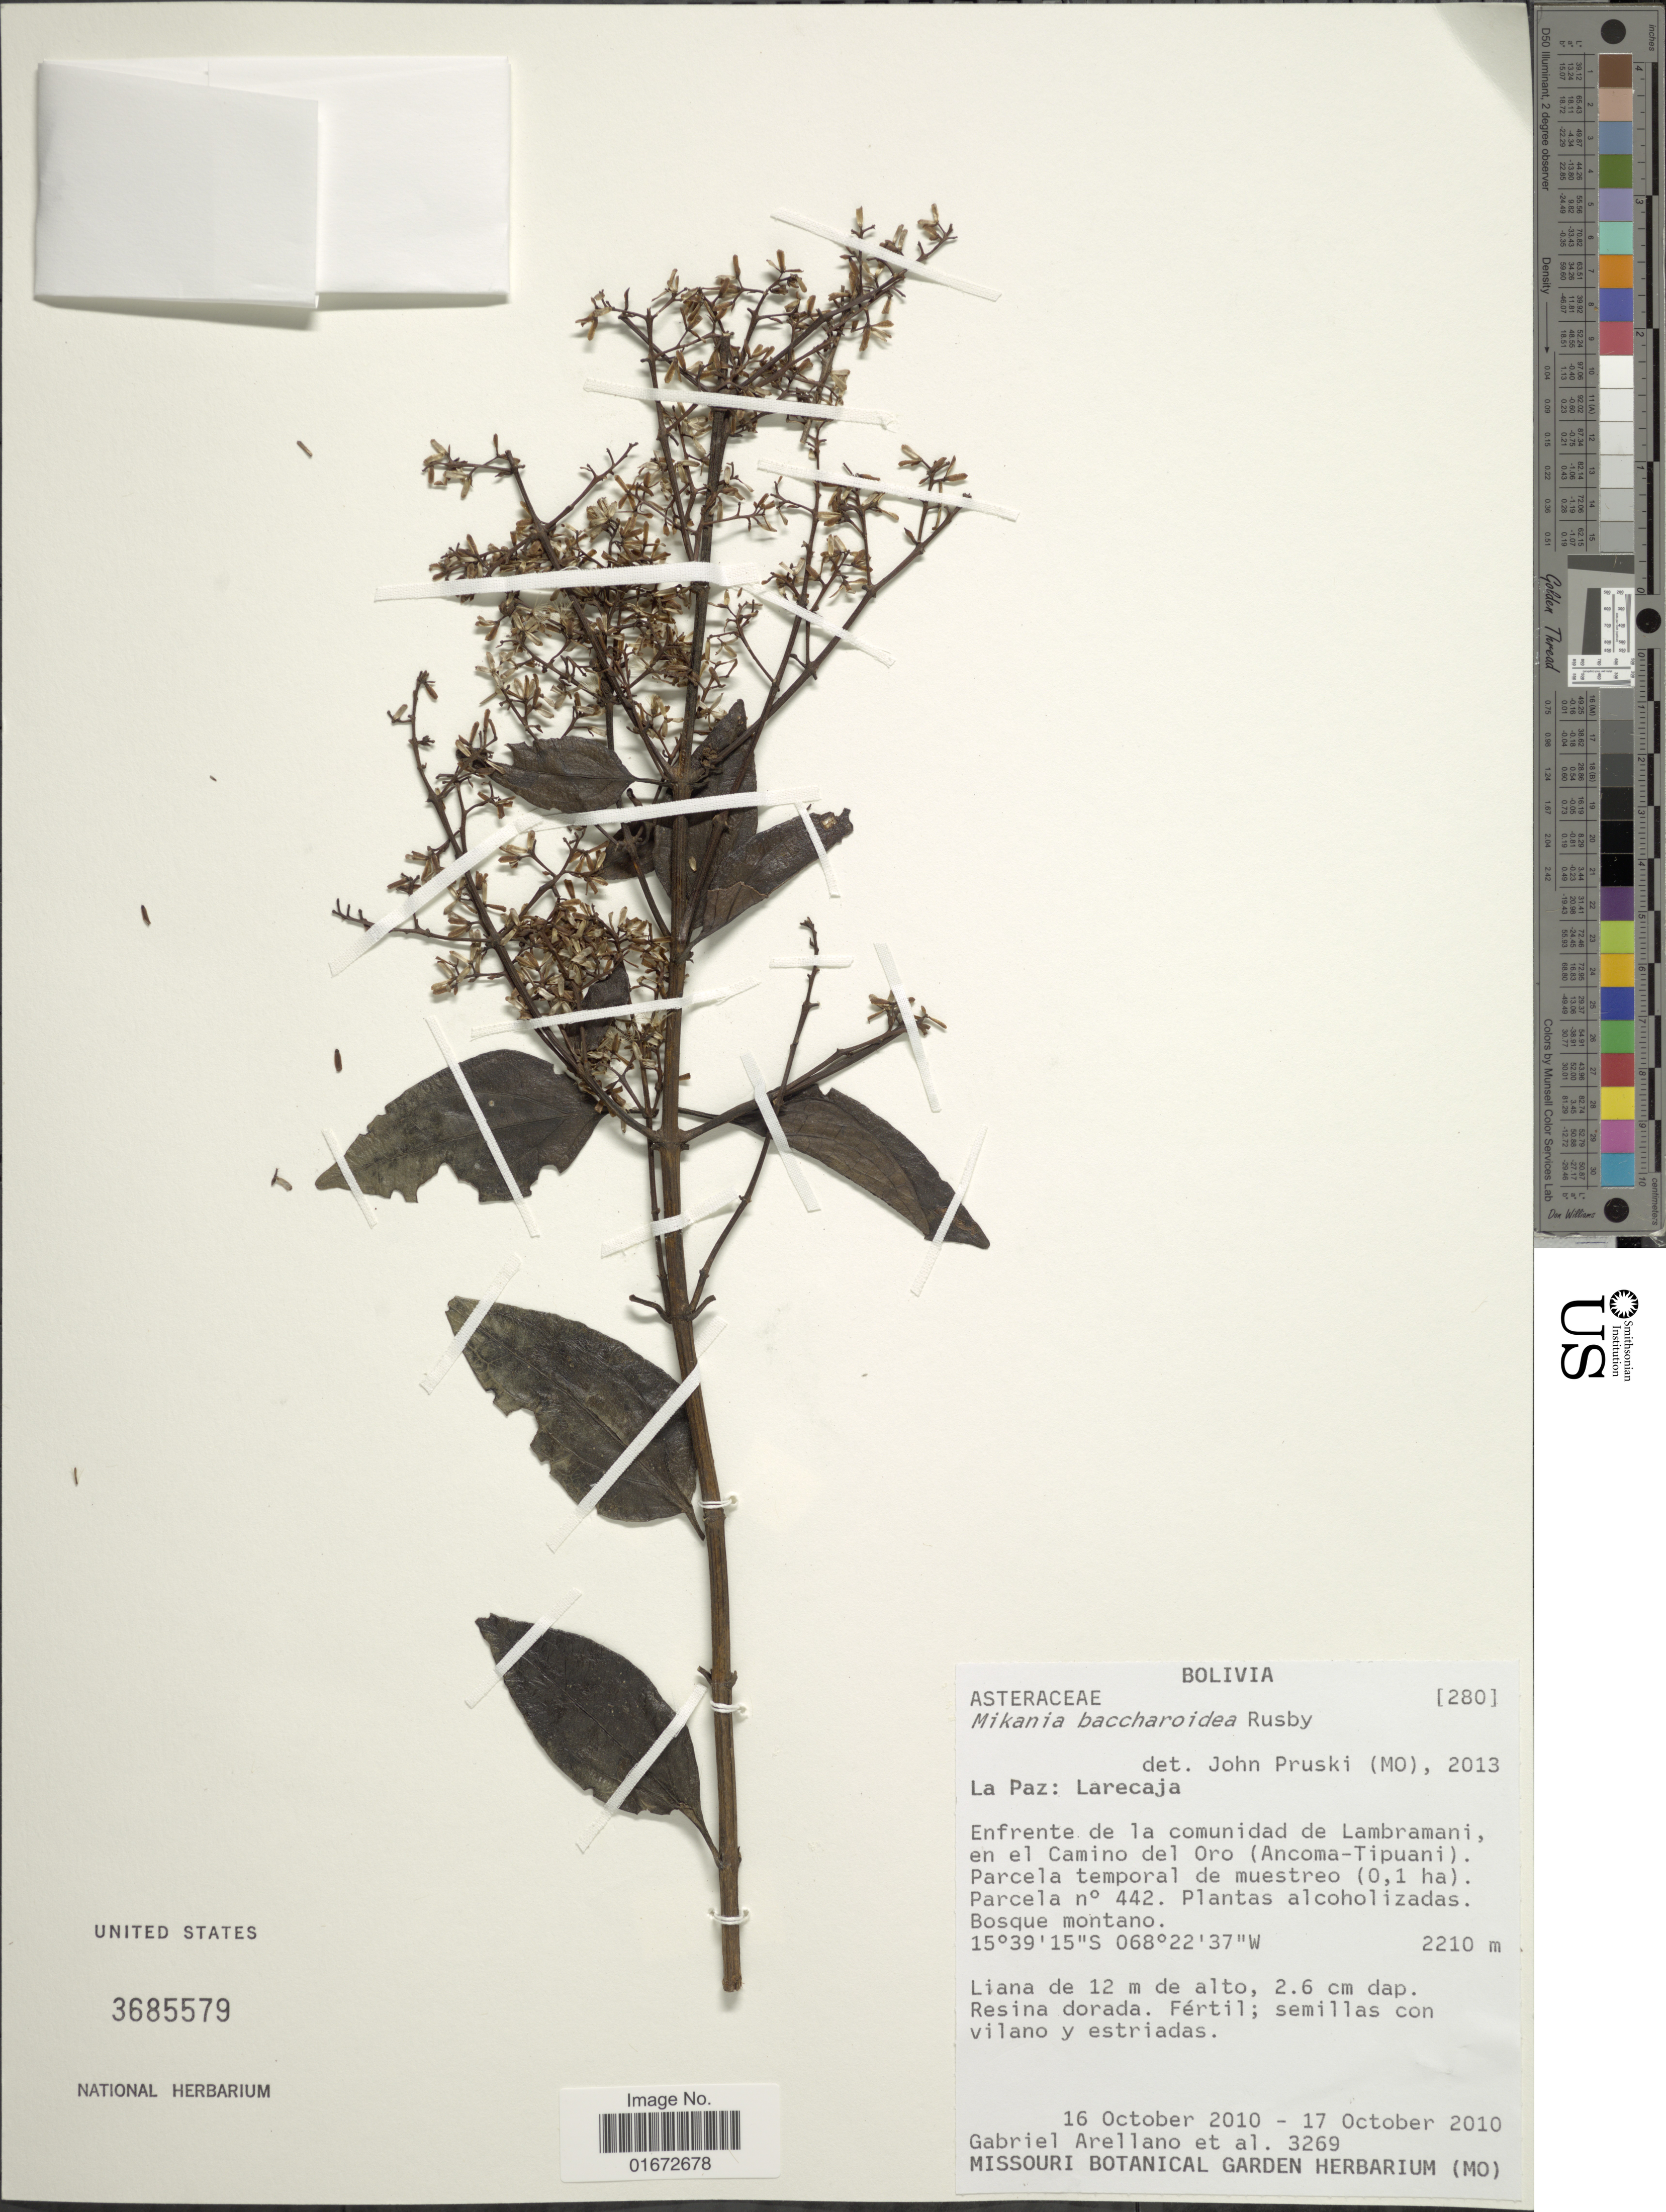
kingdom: Plantae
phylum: Tracheophyta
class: Magnoliopsida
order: Asterales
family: Asteraceae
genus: Mikania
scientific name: Mikania baccharoidea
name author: Rusby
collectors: G. Arellano & et al.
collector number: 3269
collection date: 2010-10-16/2010-10-17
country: Bolivia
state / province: La Paz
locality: La Paz: Larecaja. Enfrente de la comunidad de Lambramani, en el Camino del Oro (Ancoma-Tipuani). Parcela temporal de muestreo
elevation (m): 2210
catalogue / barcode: US 3685579